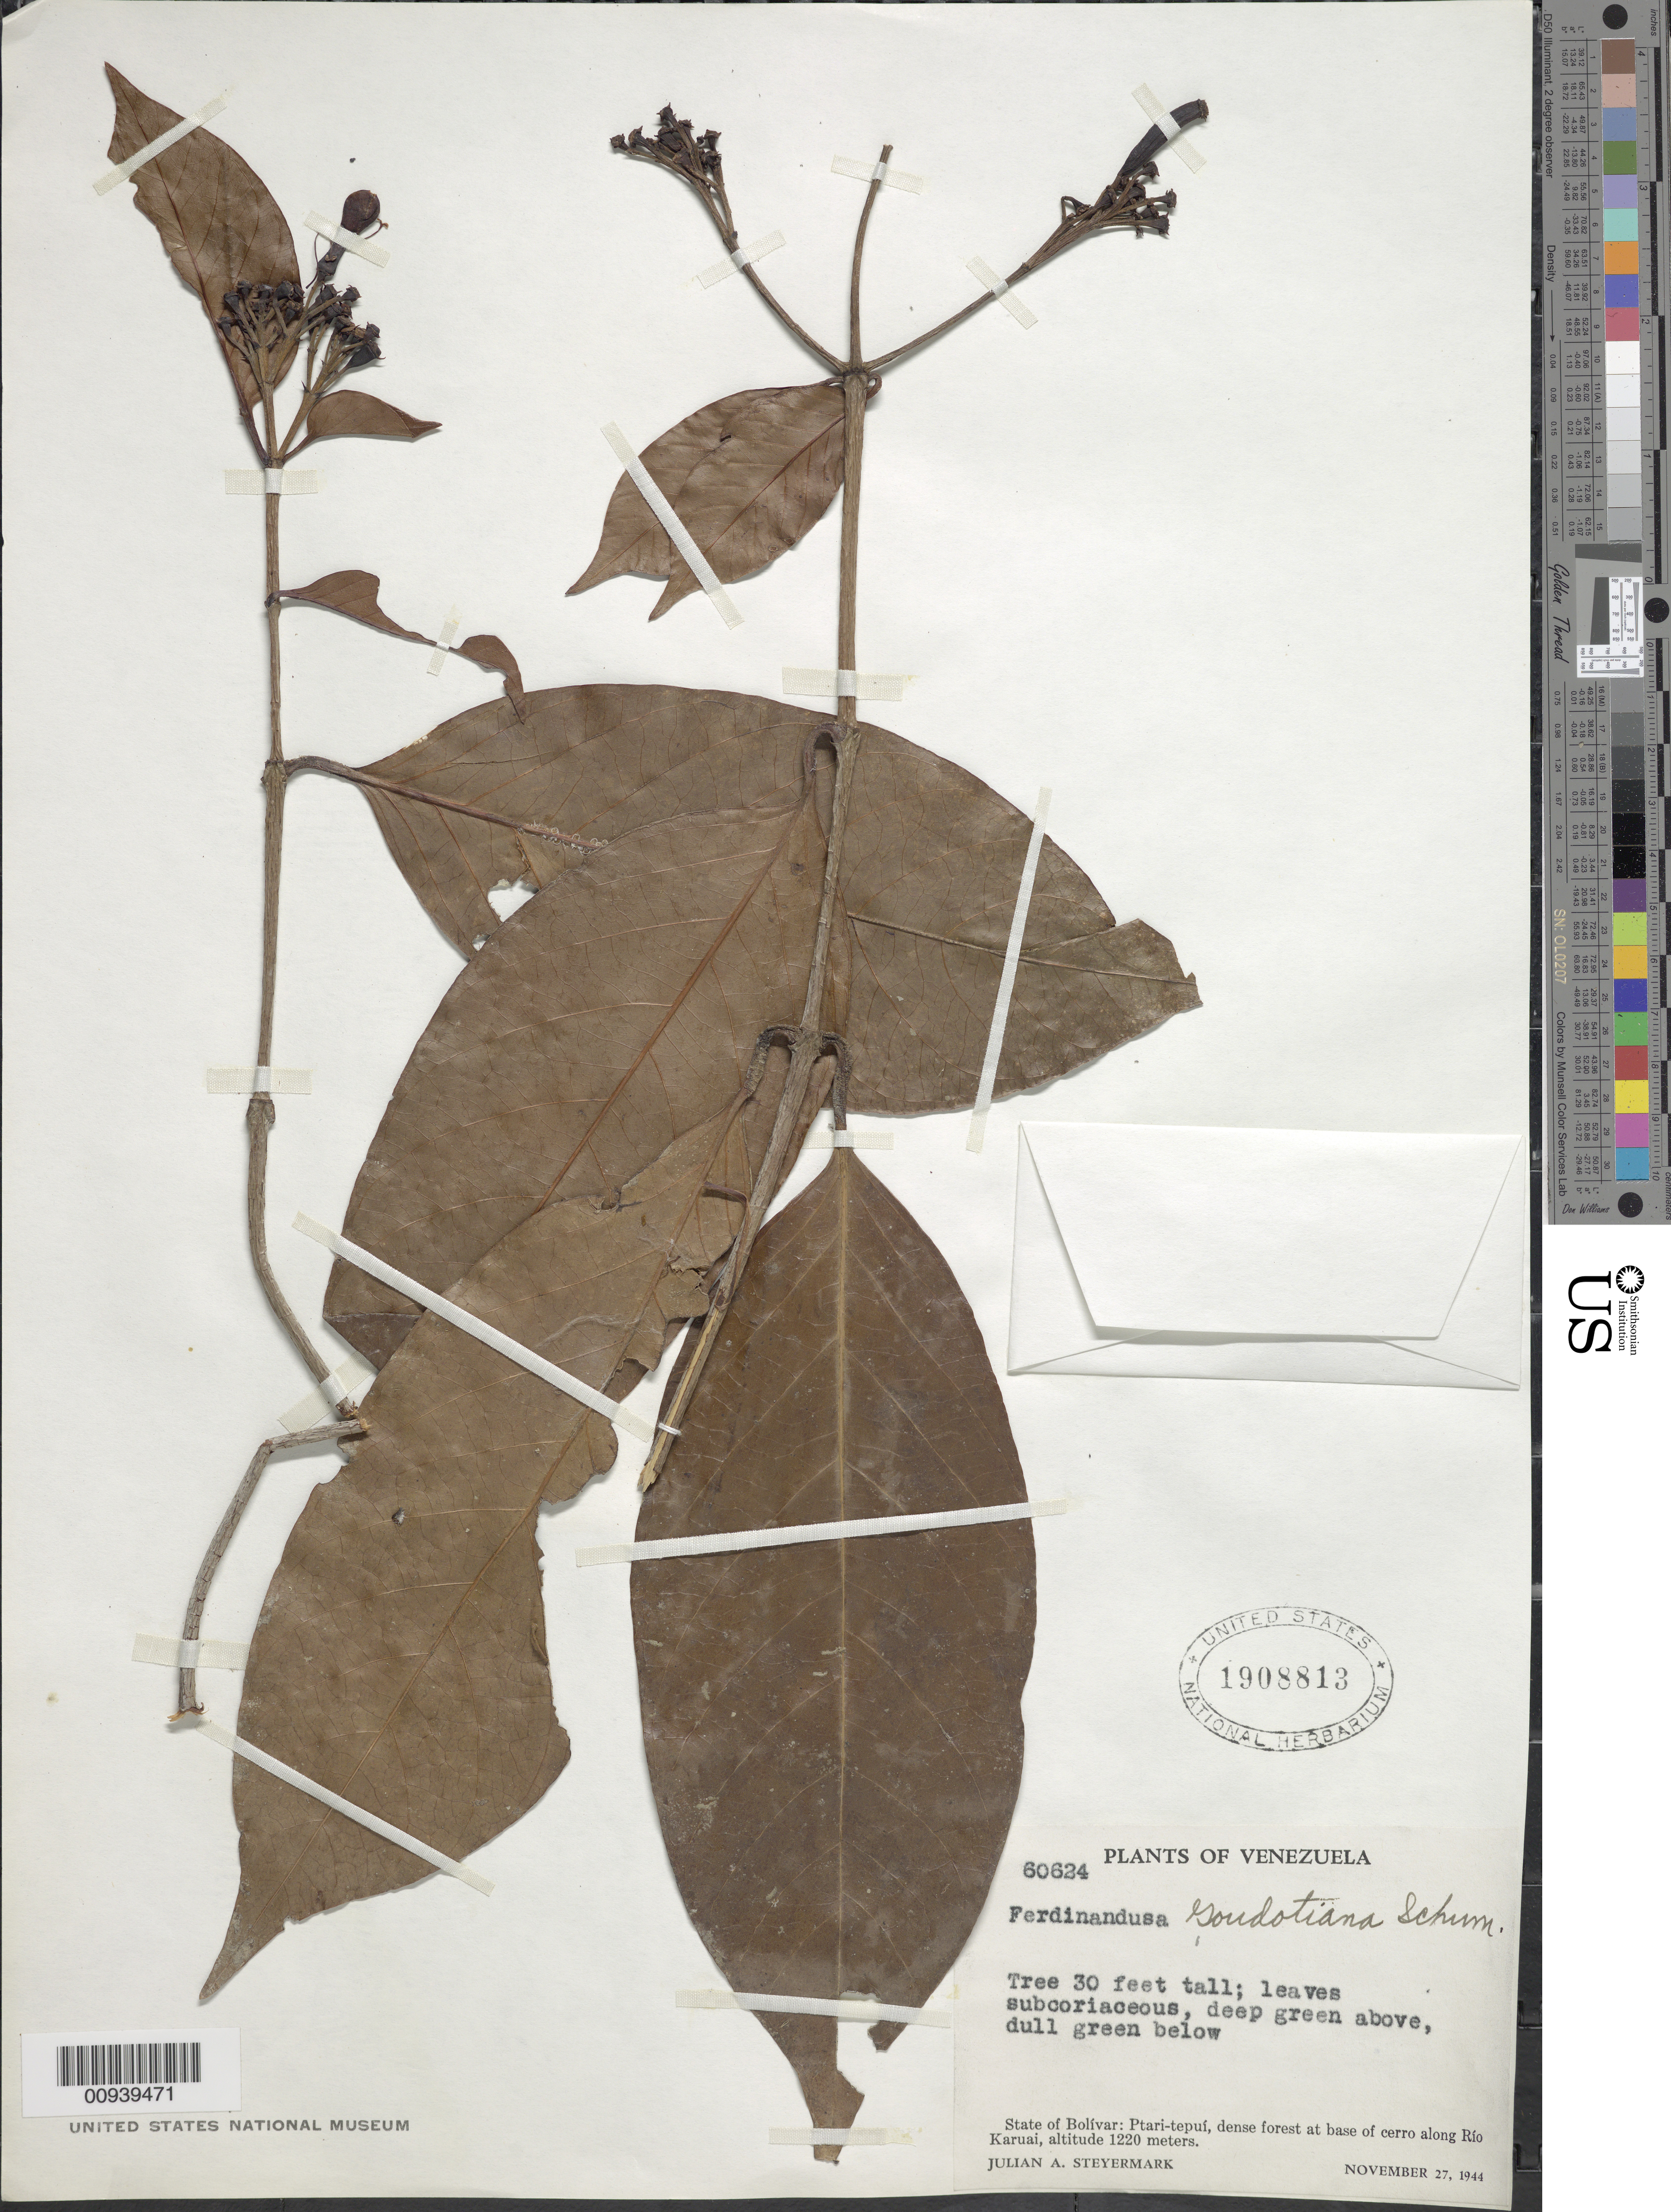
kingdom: Plantae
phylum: Tracheophyta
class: Magnoliopsida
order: Gentianales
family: Rubiaceae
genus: Ferdinandusa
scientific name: Ferdinandusa goudotiana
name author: K. Schum.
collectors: J. Steyermark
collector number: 60624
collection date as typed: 27-Nov-44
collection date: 1944-11-27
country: Venezuela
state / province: Bolívar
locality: Ptari-tepuí, along Río Karuai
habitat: Dense forest at base of cerro along rio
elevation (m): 1220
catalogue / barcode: US 1908813